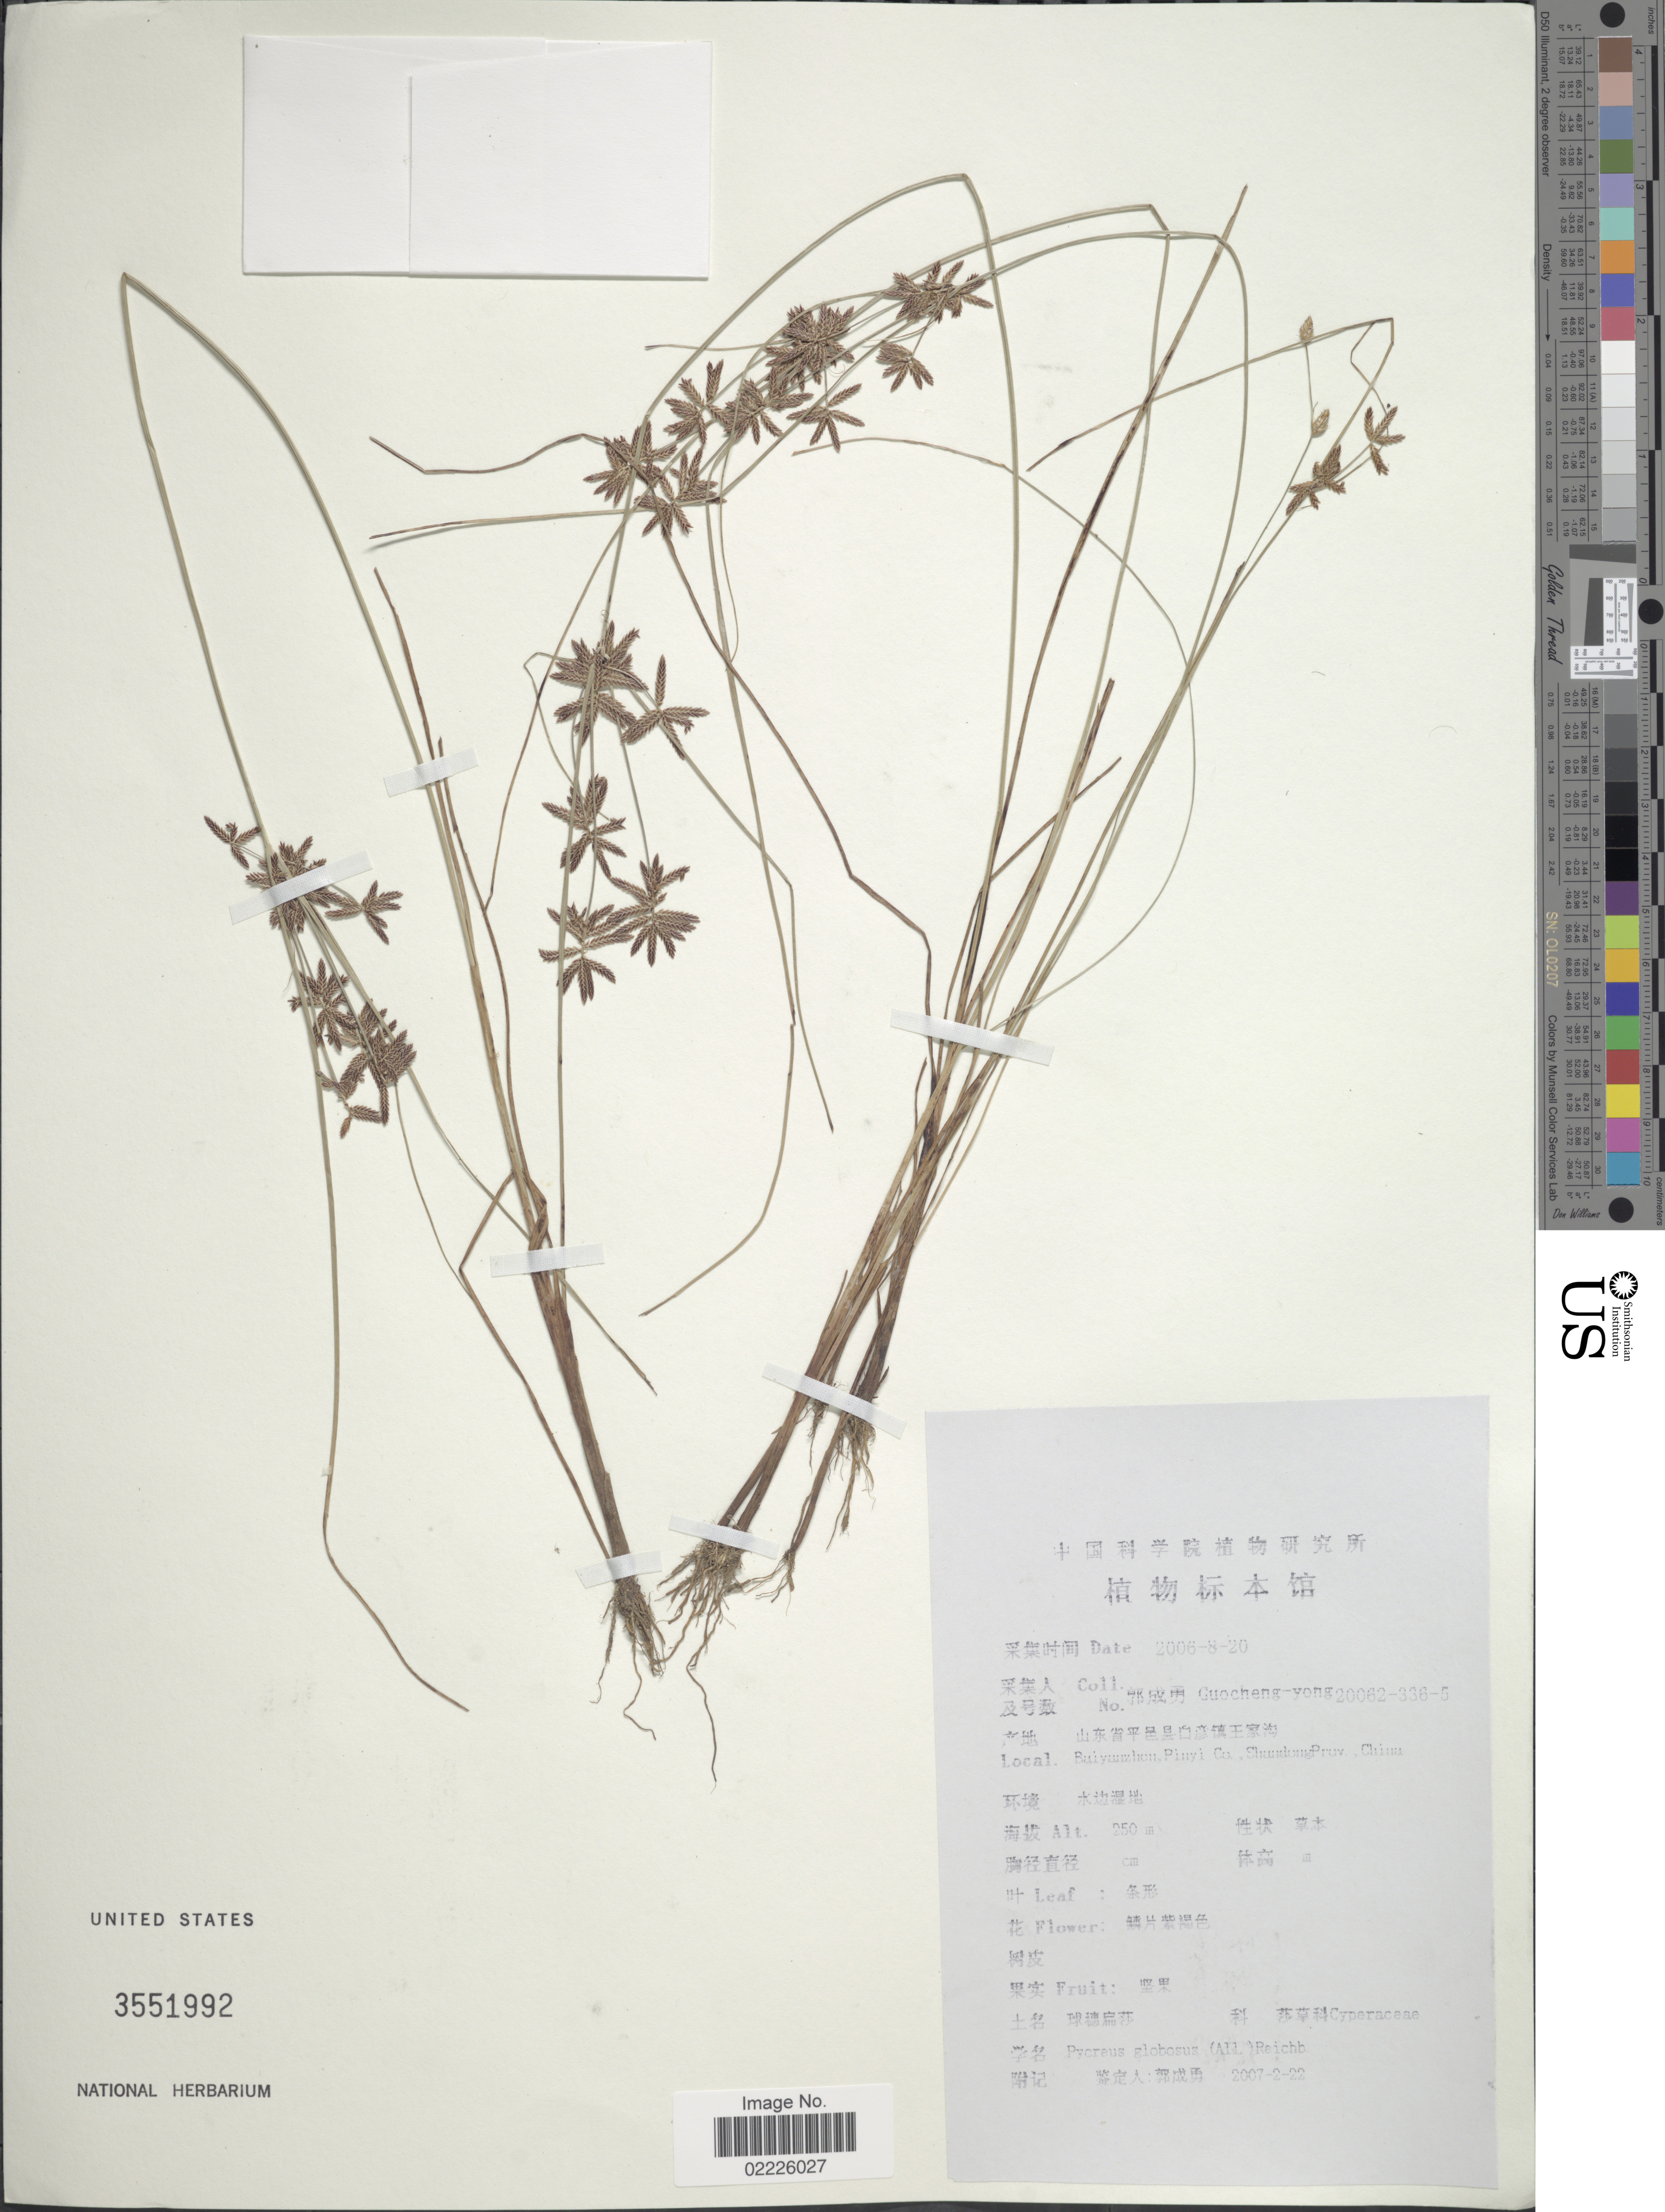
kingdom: Plantae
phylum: Tracheophyta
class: Liliopsida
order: Poales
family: Cyperaceae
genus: Cyperus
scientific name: Cyperus flavidus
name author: Retz.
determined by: Strong, Mark T., (BOT), Smithsonian Institution - National Museum of Natural History (UNITED STATES)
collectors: Guo cheng-yong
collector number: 200623365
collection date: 2006-08-20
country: China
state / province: Shandong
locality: Baiyanzhou, Pinyi Co., Shandong, Prov. China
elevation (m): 250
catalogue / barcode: US 3551992